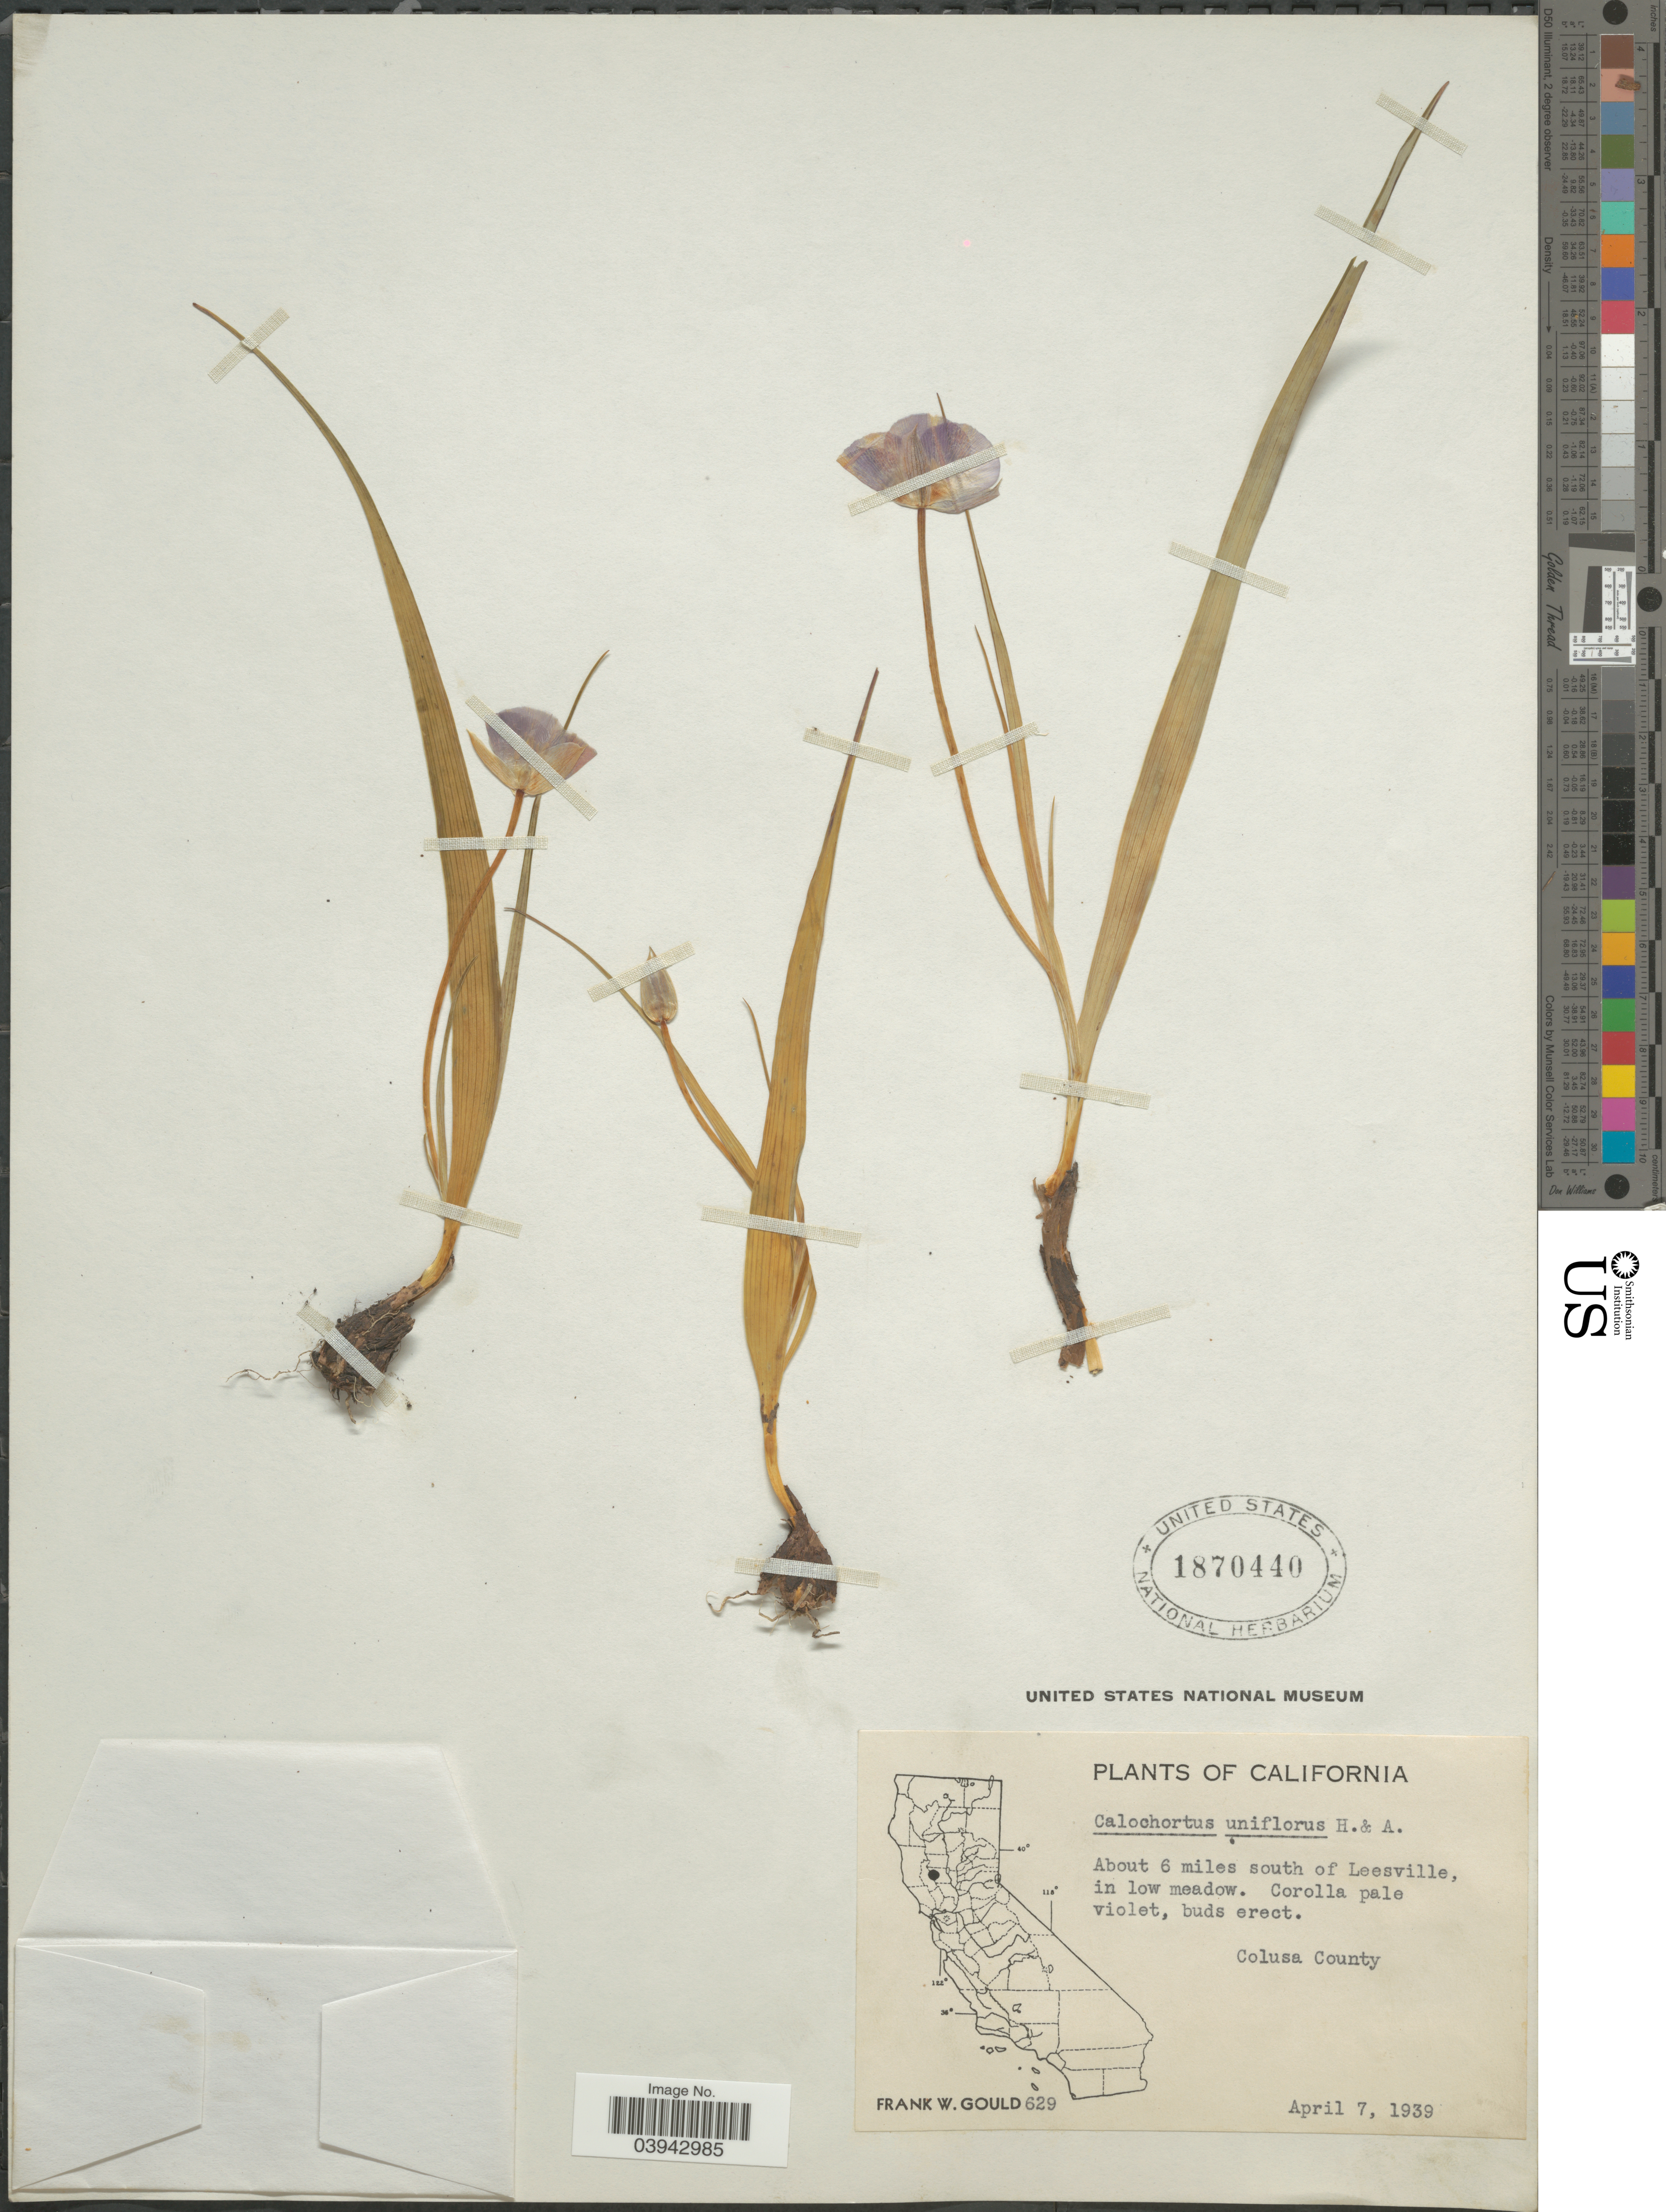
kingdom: Plantae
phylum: Tracheophyta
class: Liliopsida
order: Liliales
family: Liliaceae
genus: Calochortus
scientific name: Calochortus uniflorus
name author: Hook. & Arn.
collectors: F. W. Gould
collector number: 629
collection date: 1939-04-07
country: United States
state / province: California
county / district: Colusa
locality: About 6 miles south of Leesville. Colusa County.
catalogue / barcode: US 1870440